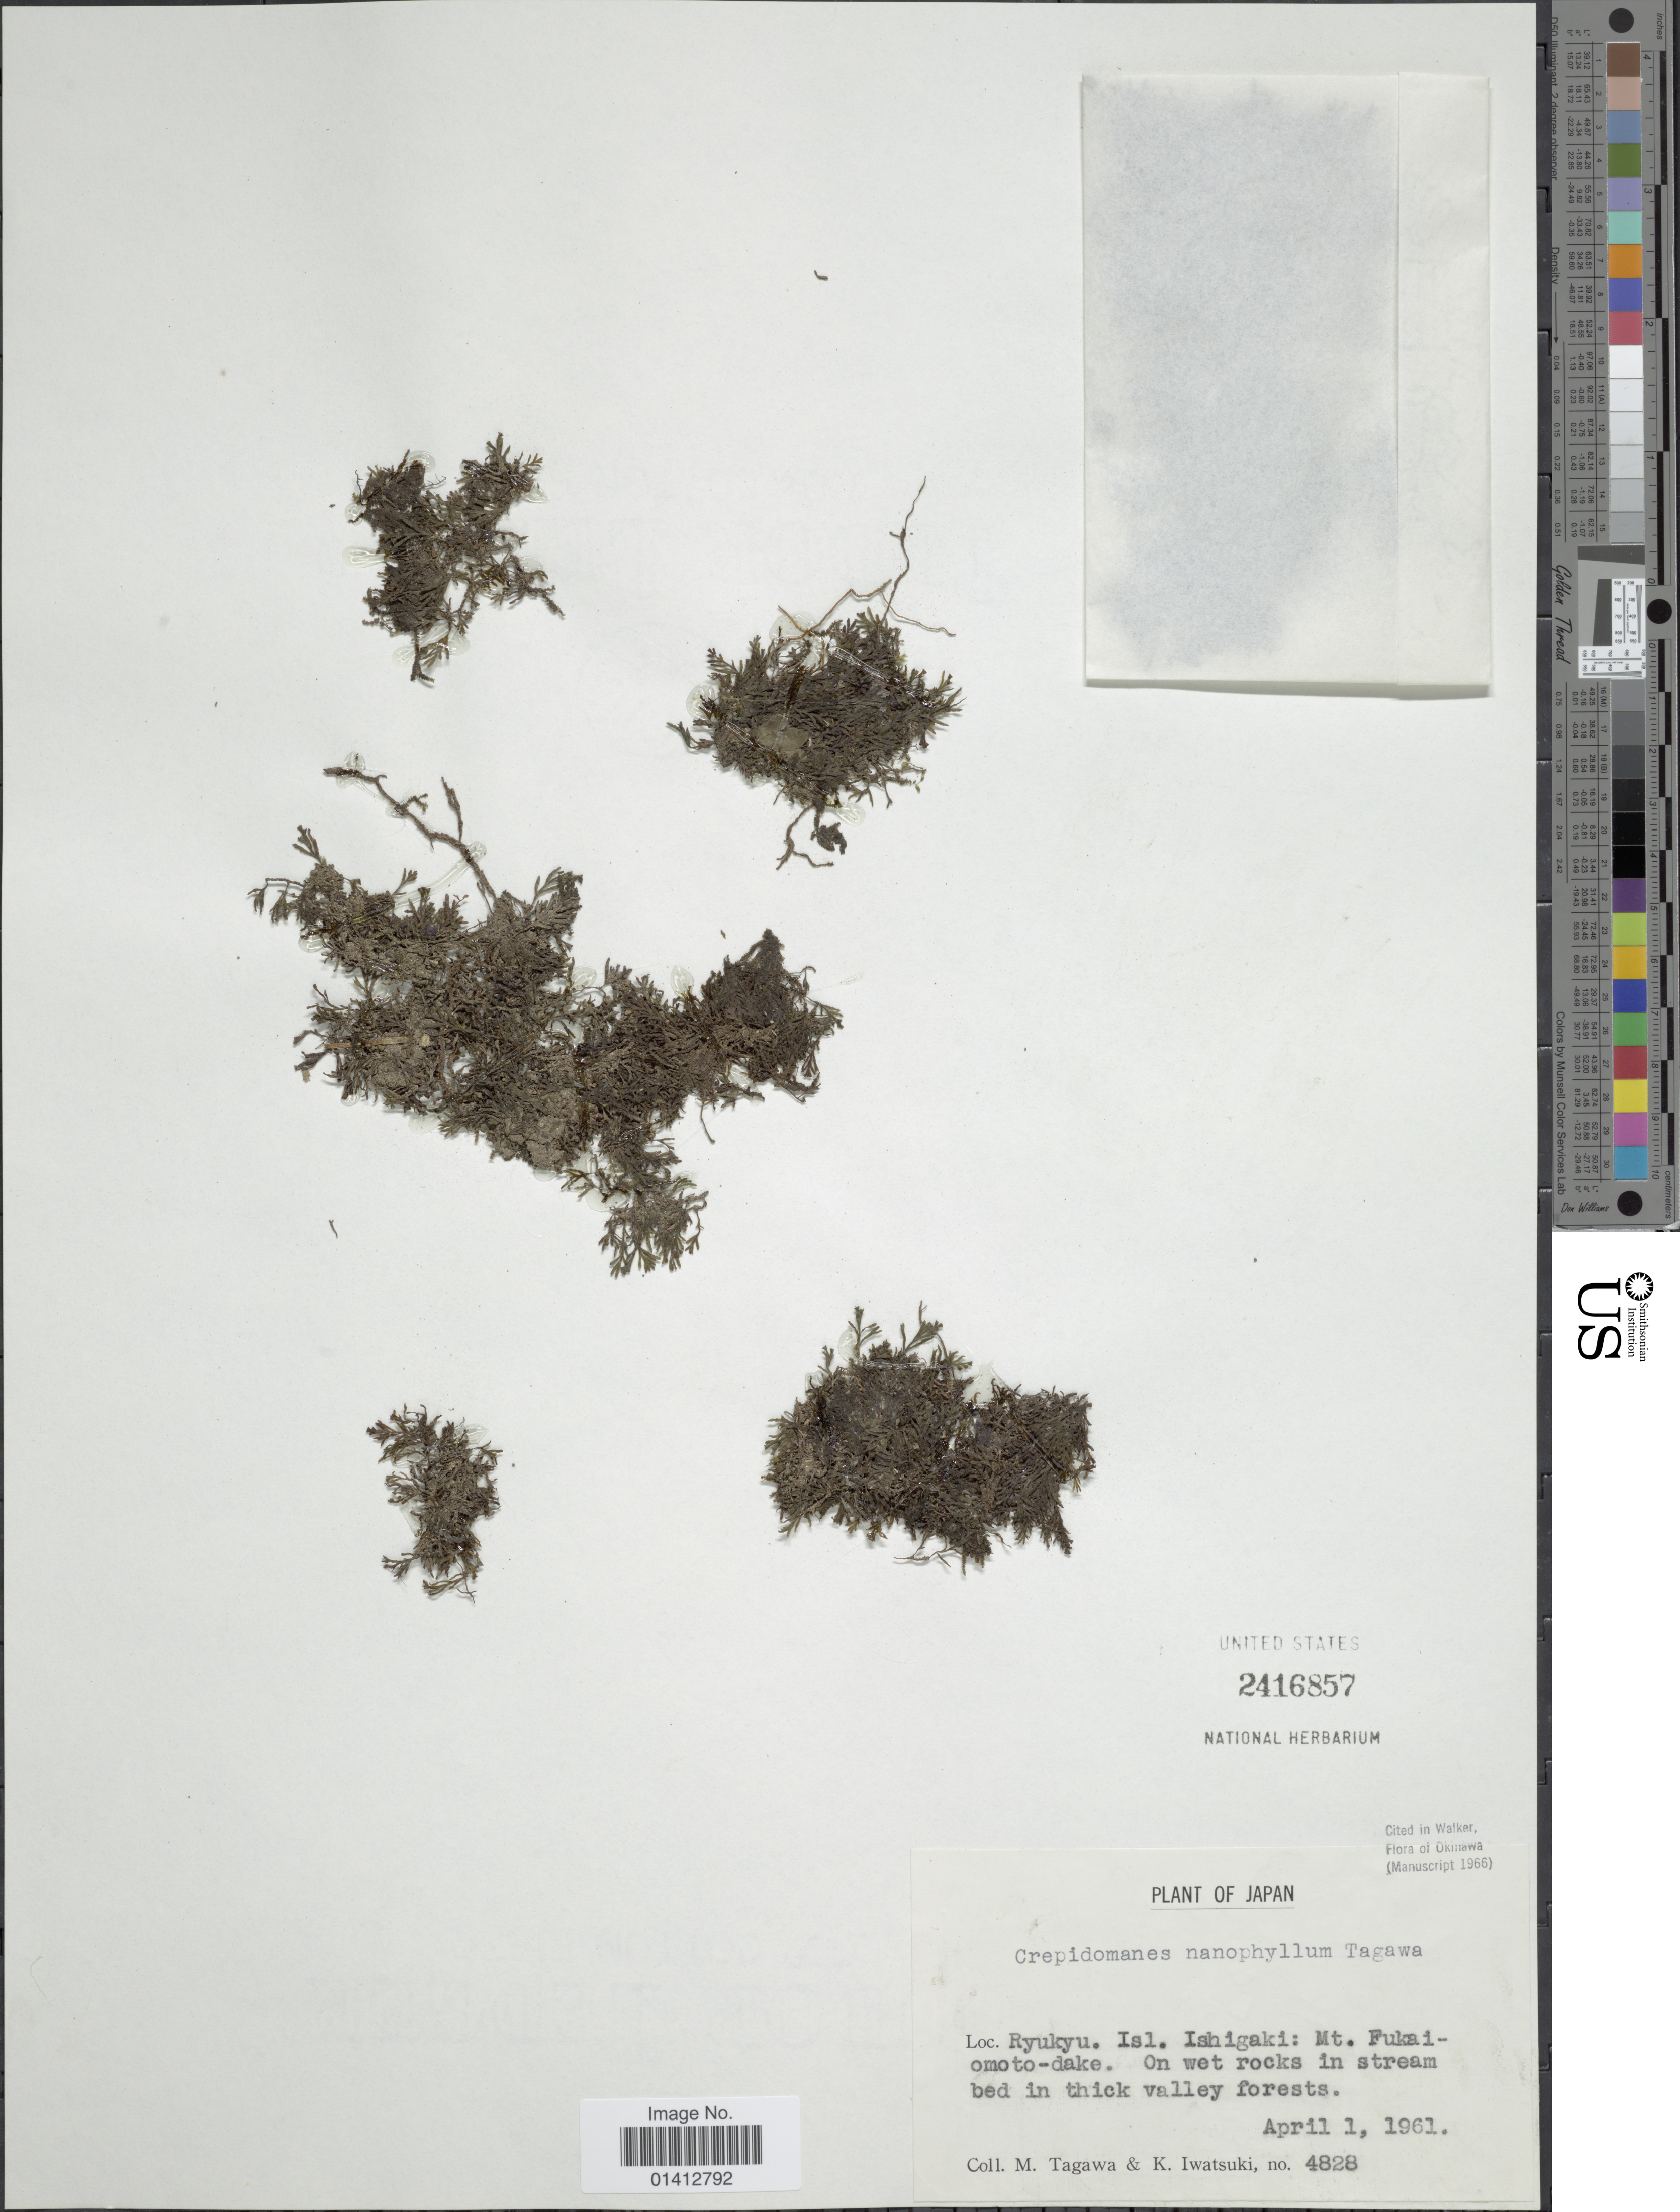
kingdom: Plantae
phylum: Tracheophyta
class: Polypodiopsida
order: Hymenophyllales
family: Hymenophyllaceae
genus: Crepidomanes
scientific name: Crepidomanes nanophyllum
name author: Tagawa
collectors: M. Tagawa & K. Iwatsuki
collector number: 4828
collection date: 1961-04-01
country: Japan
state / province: Okinawa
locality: Ryukyu Isl. Ishigaki: Mt. Fukai-omoto-dake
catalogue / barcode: US 2416857